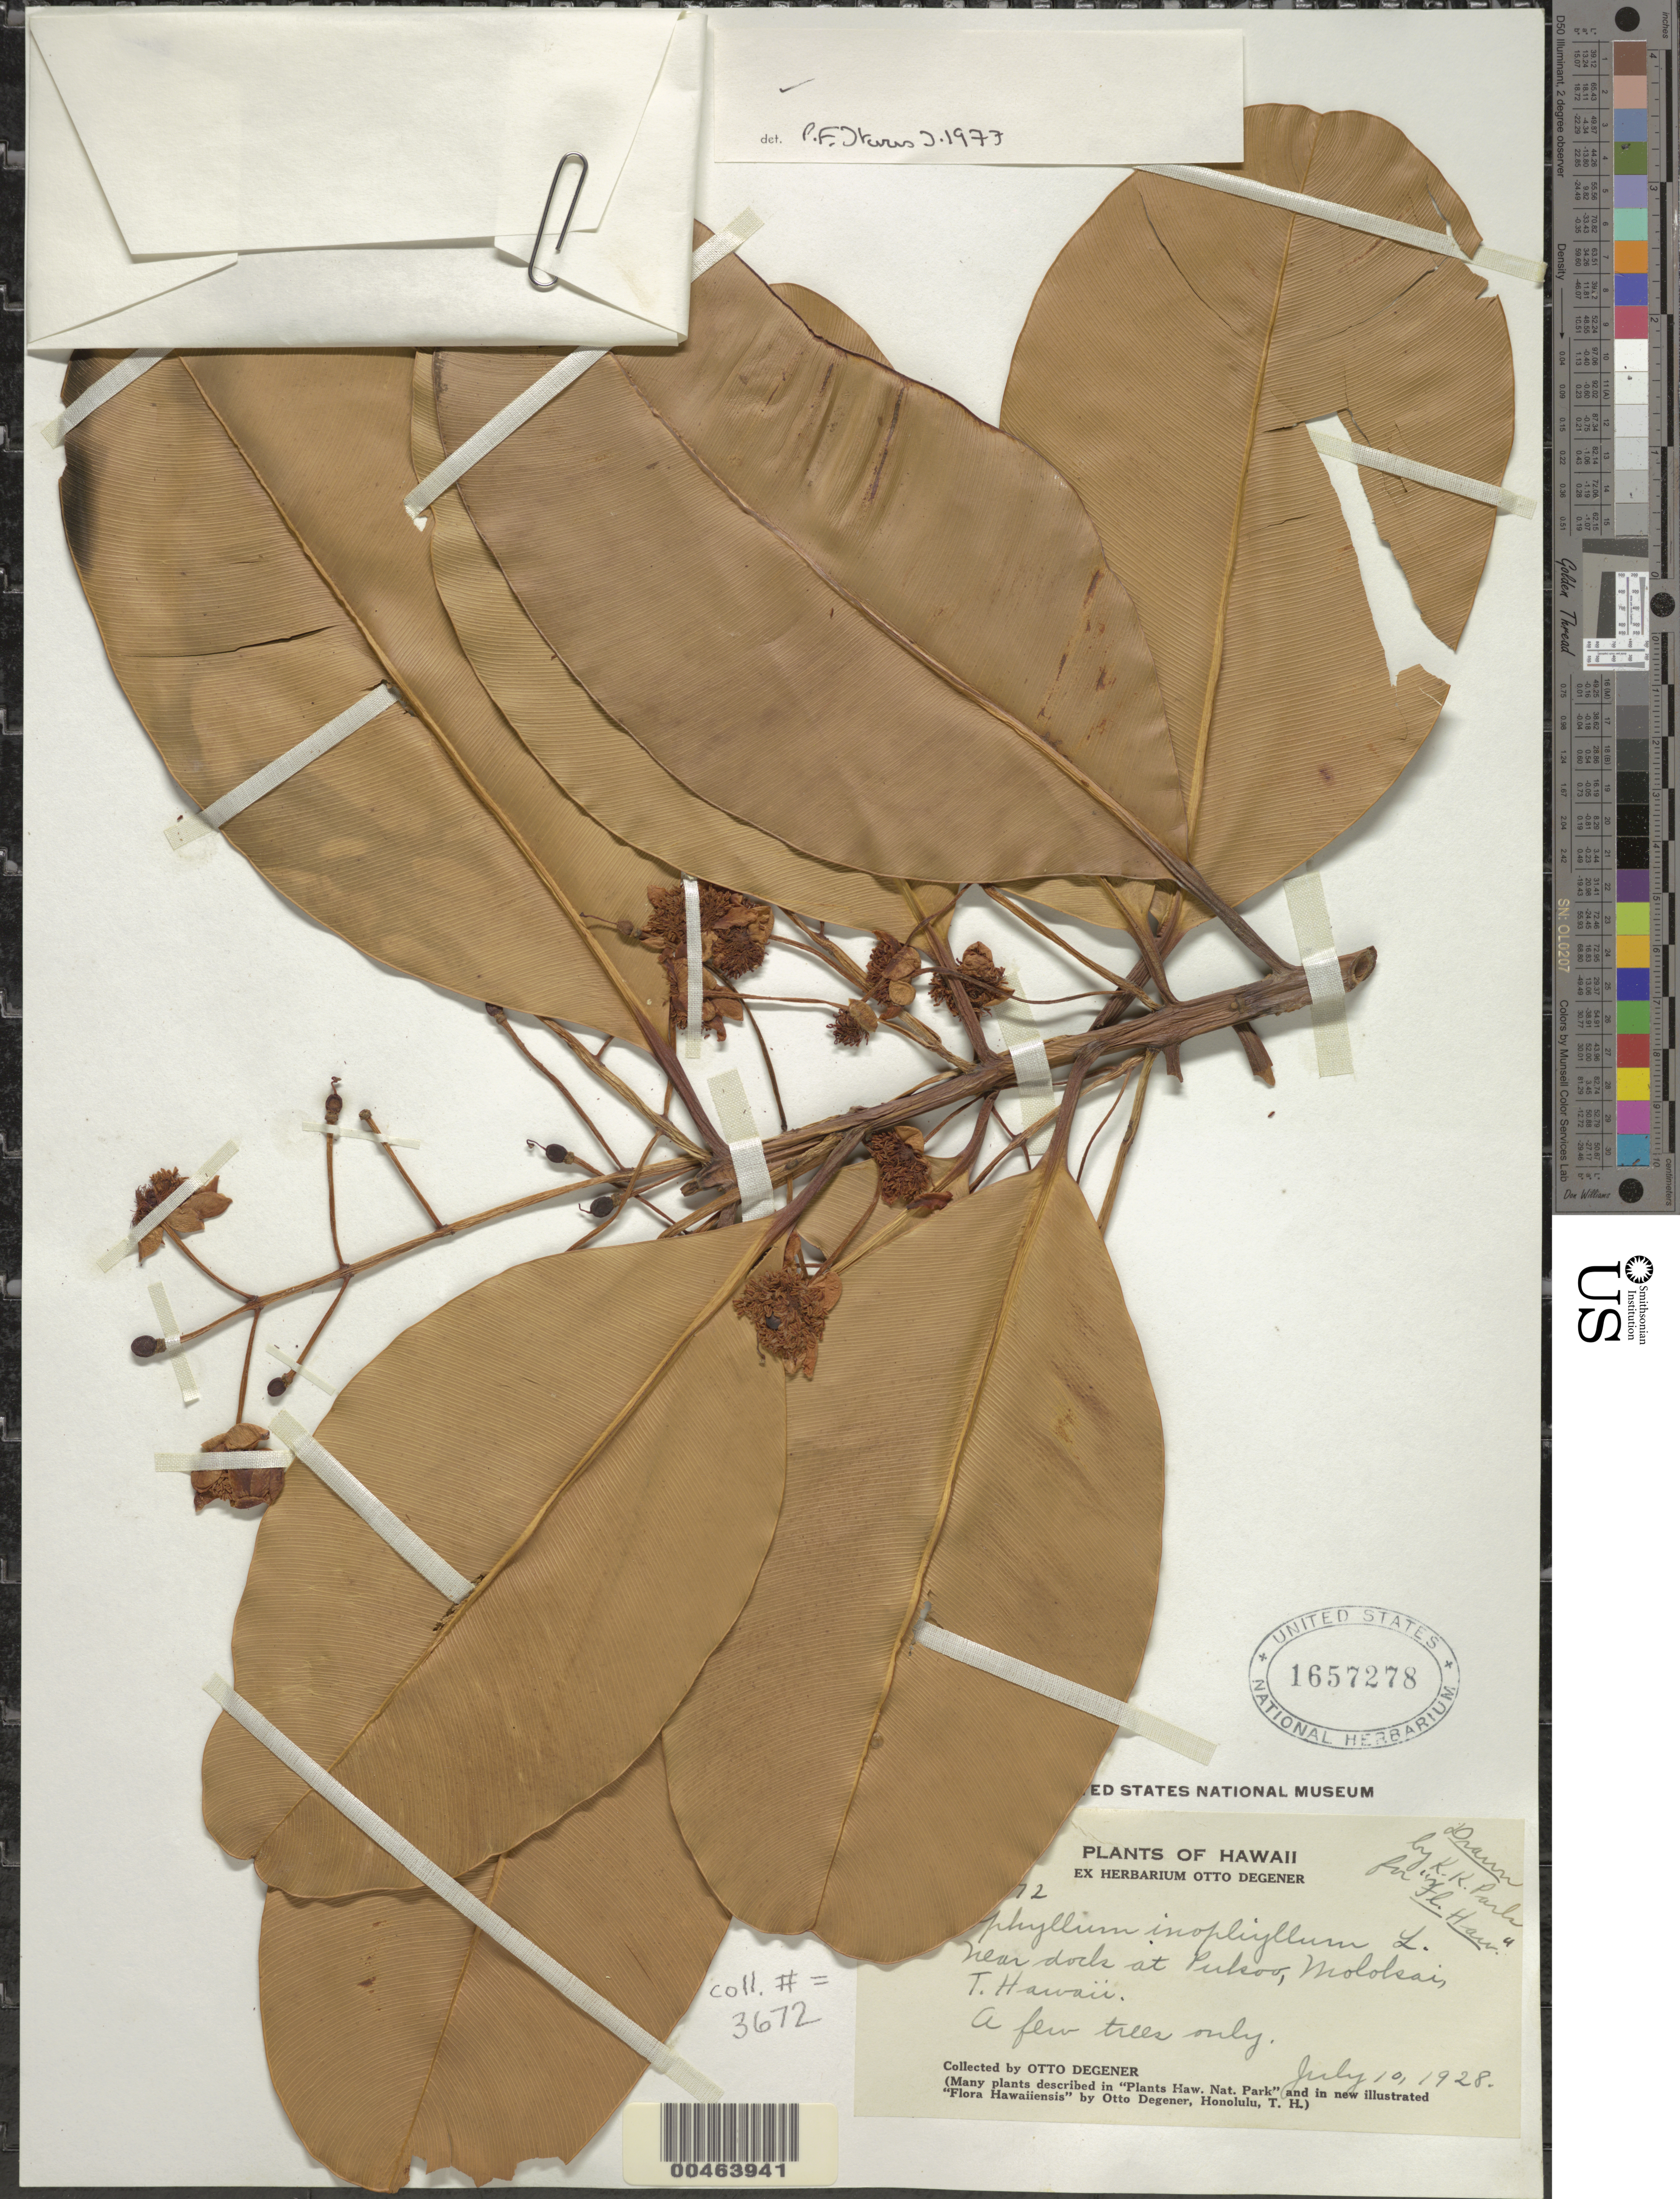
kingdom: Plantae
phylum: Tracheophyta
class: Magnoliopsida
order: Malpighiales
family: Calophyllaceae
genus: Calophyllum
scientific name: Calophyllum inophyllum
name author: L.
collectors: O. Degener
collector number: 3672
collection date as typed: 10 Jul 1928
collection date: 1928-07-10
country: United States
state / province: Hawaii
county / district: Maui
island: Moloka'i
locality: Near dock at Pukoo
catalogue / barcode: US 1657278